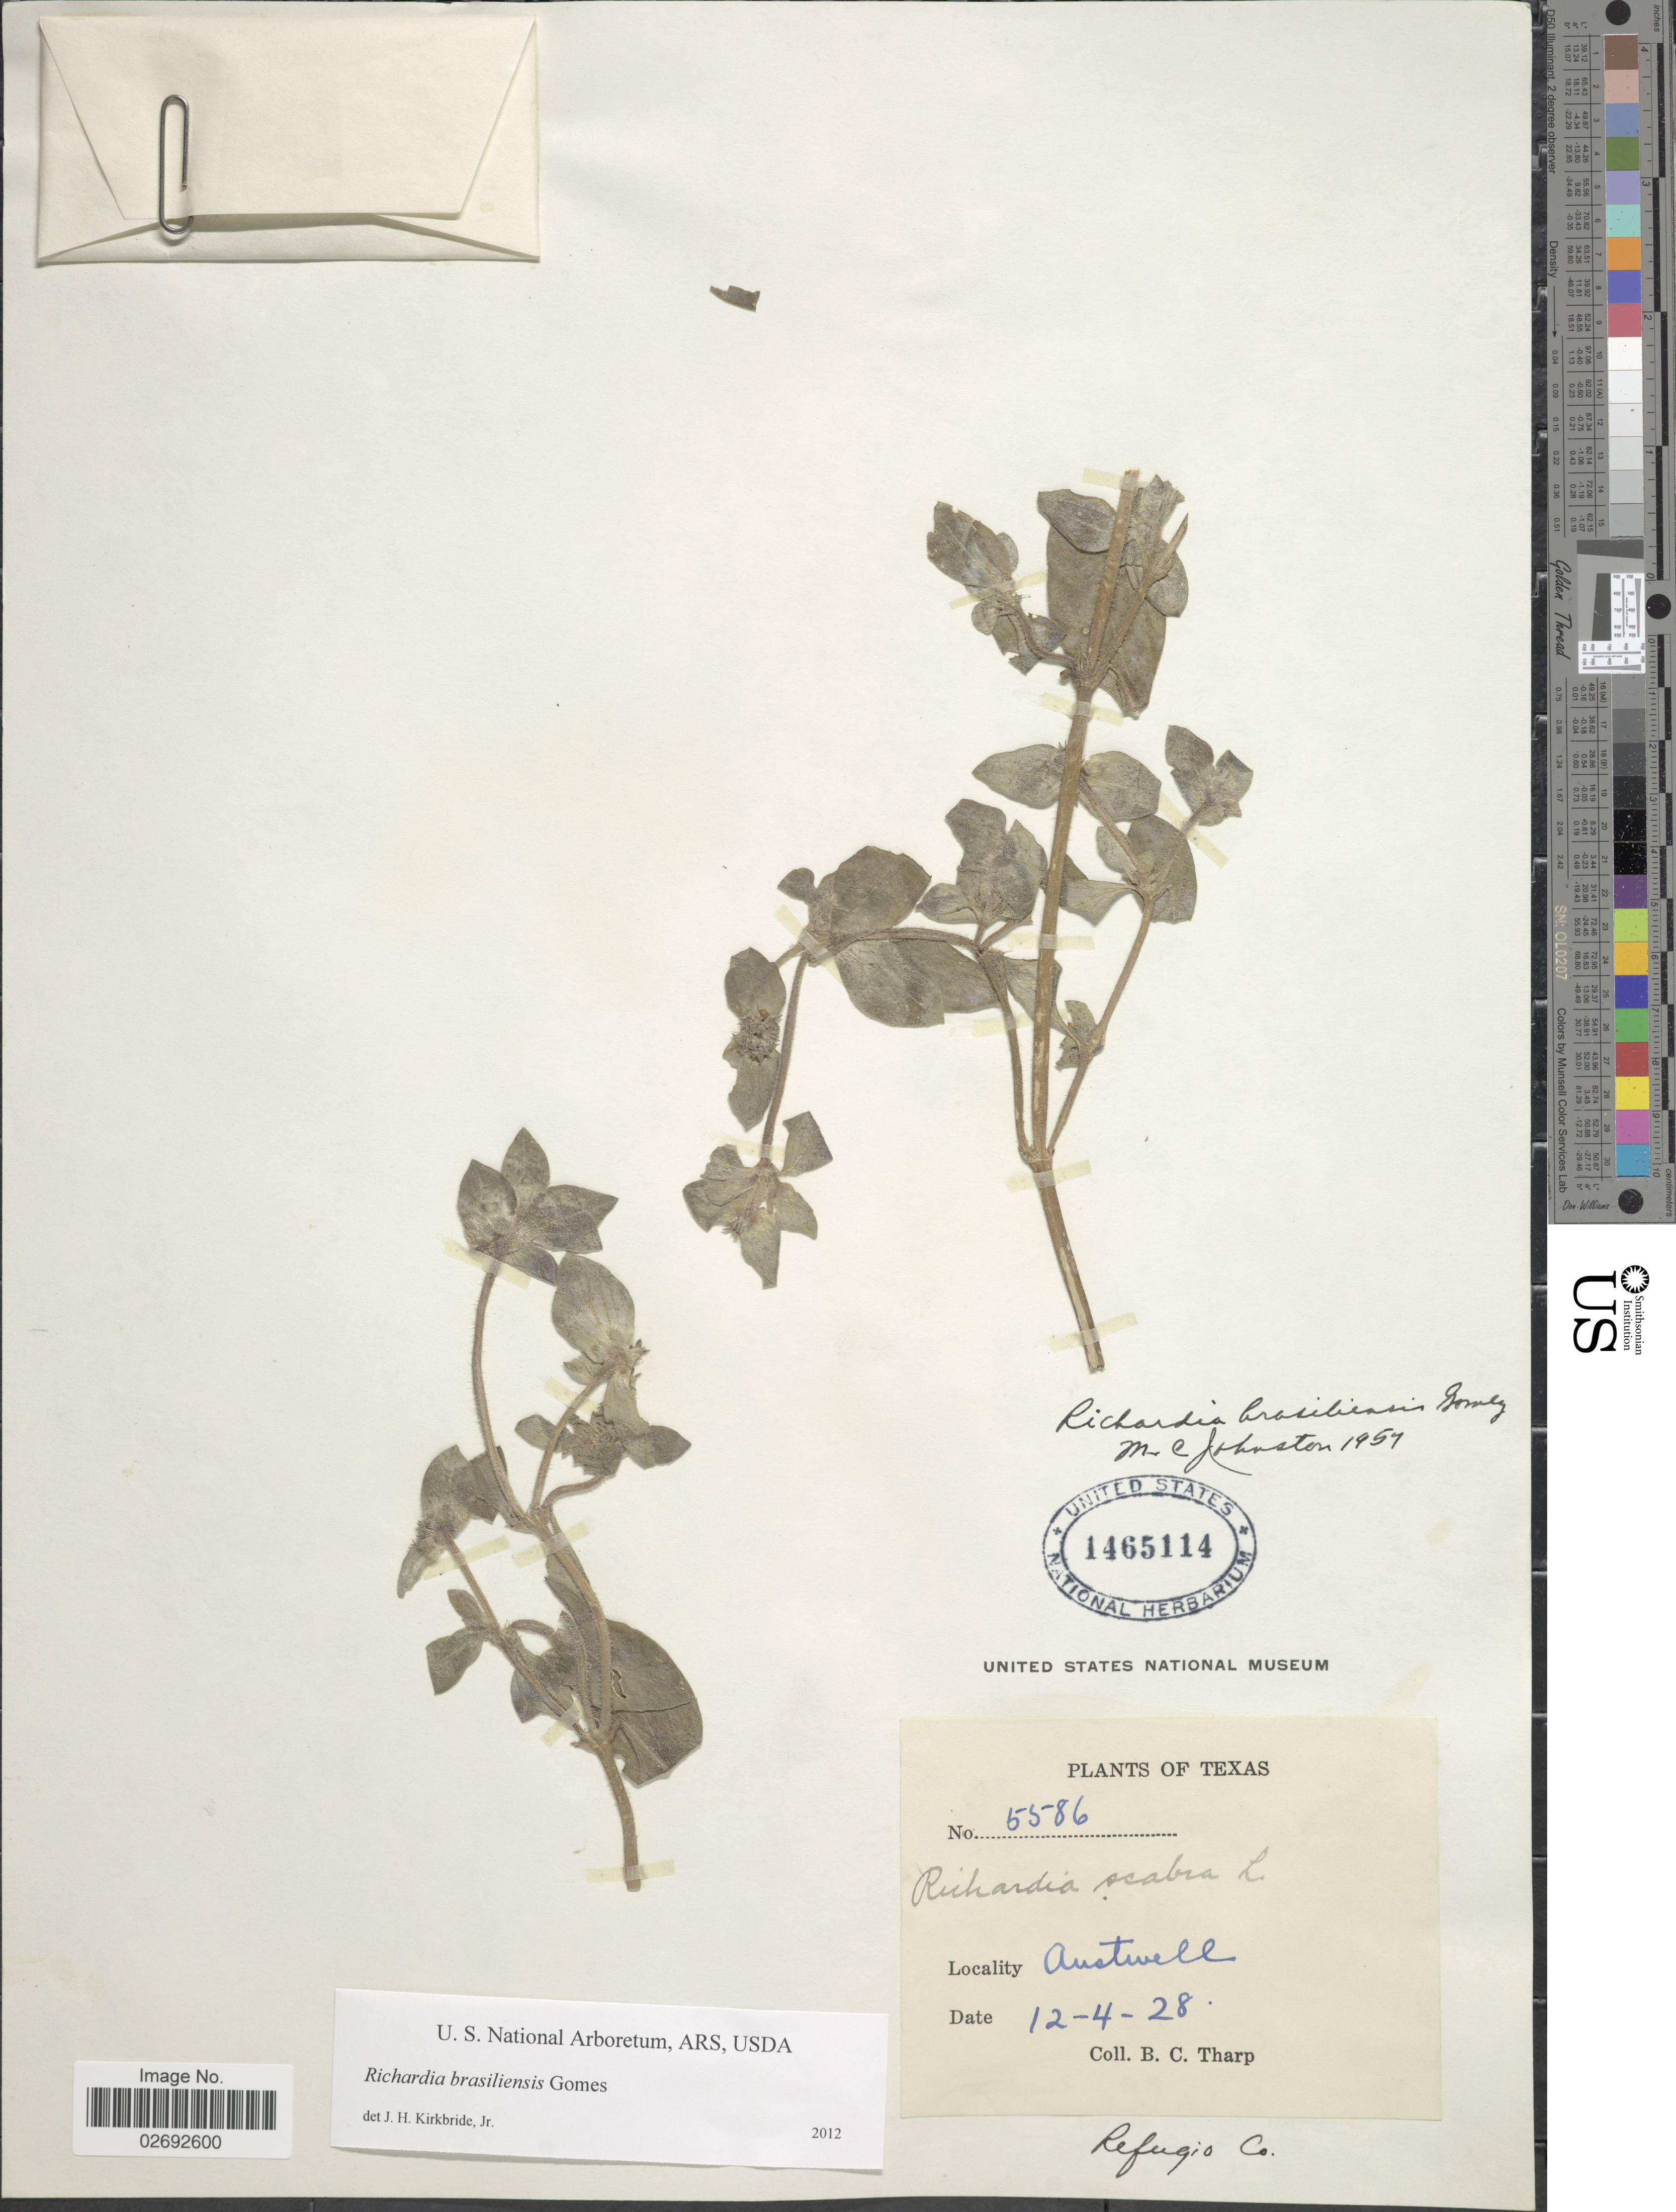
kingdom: Plantae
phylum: Tracheophyta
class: Magnoliopsida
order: Gentianales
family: Rubiaceae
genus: Richardia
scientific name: Richardia brasiliensis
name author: Gomes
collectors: B. C. Tharp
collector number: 5586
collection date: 1928-04-12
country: United States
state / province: Texas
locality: Austwell, Refugio Co.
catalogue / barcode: US 1465114